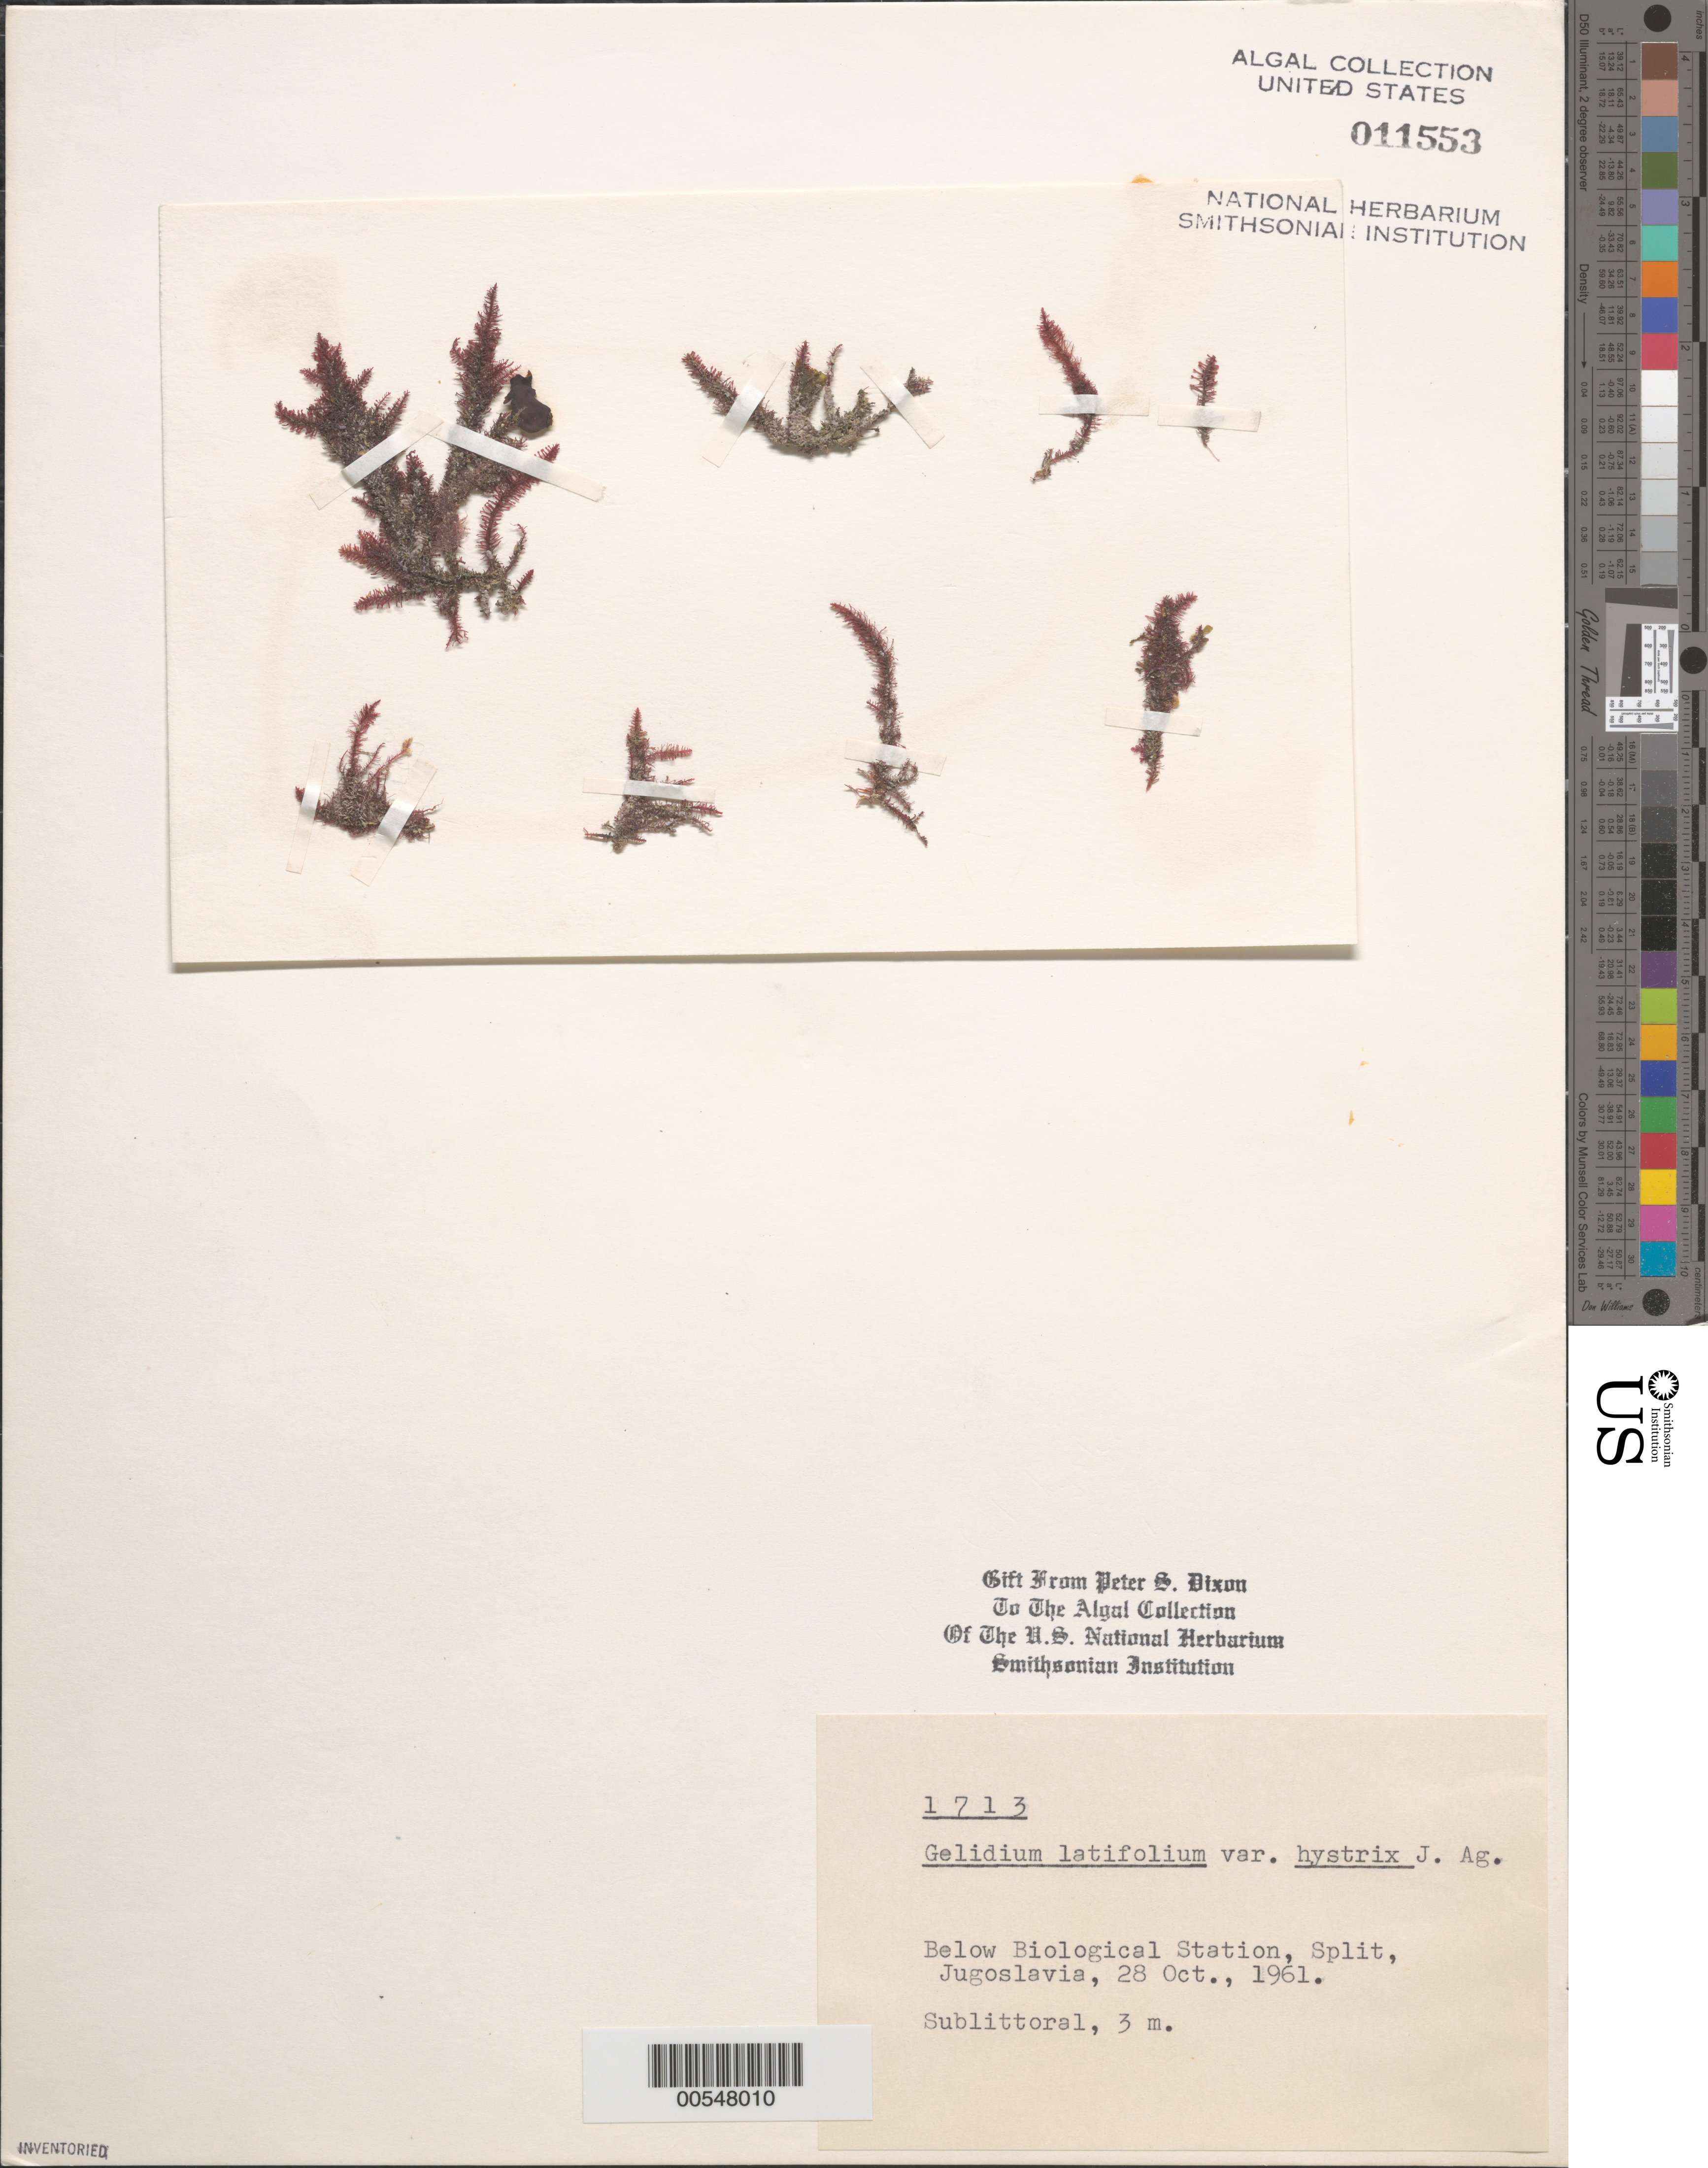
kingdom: Plantae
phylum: Rhodophyta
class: Florideophyceae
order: Gelidiales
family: Gelidiaceae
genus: Gelidium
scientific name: Gelidium spinosum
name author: (S.G. Gmel.) P.C. Silva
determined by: Algae name updating Project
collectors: P. S. Dixon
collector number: PSD 1713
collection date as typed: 28 Oct 1961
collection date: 1961-10-28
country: Croatia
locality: Split, below biological station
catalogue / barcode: US 11553